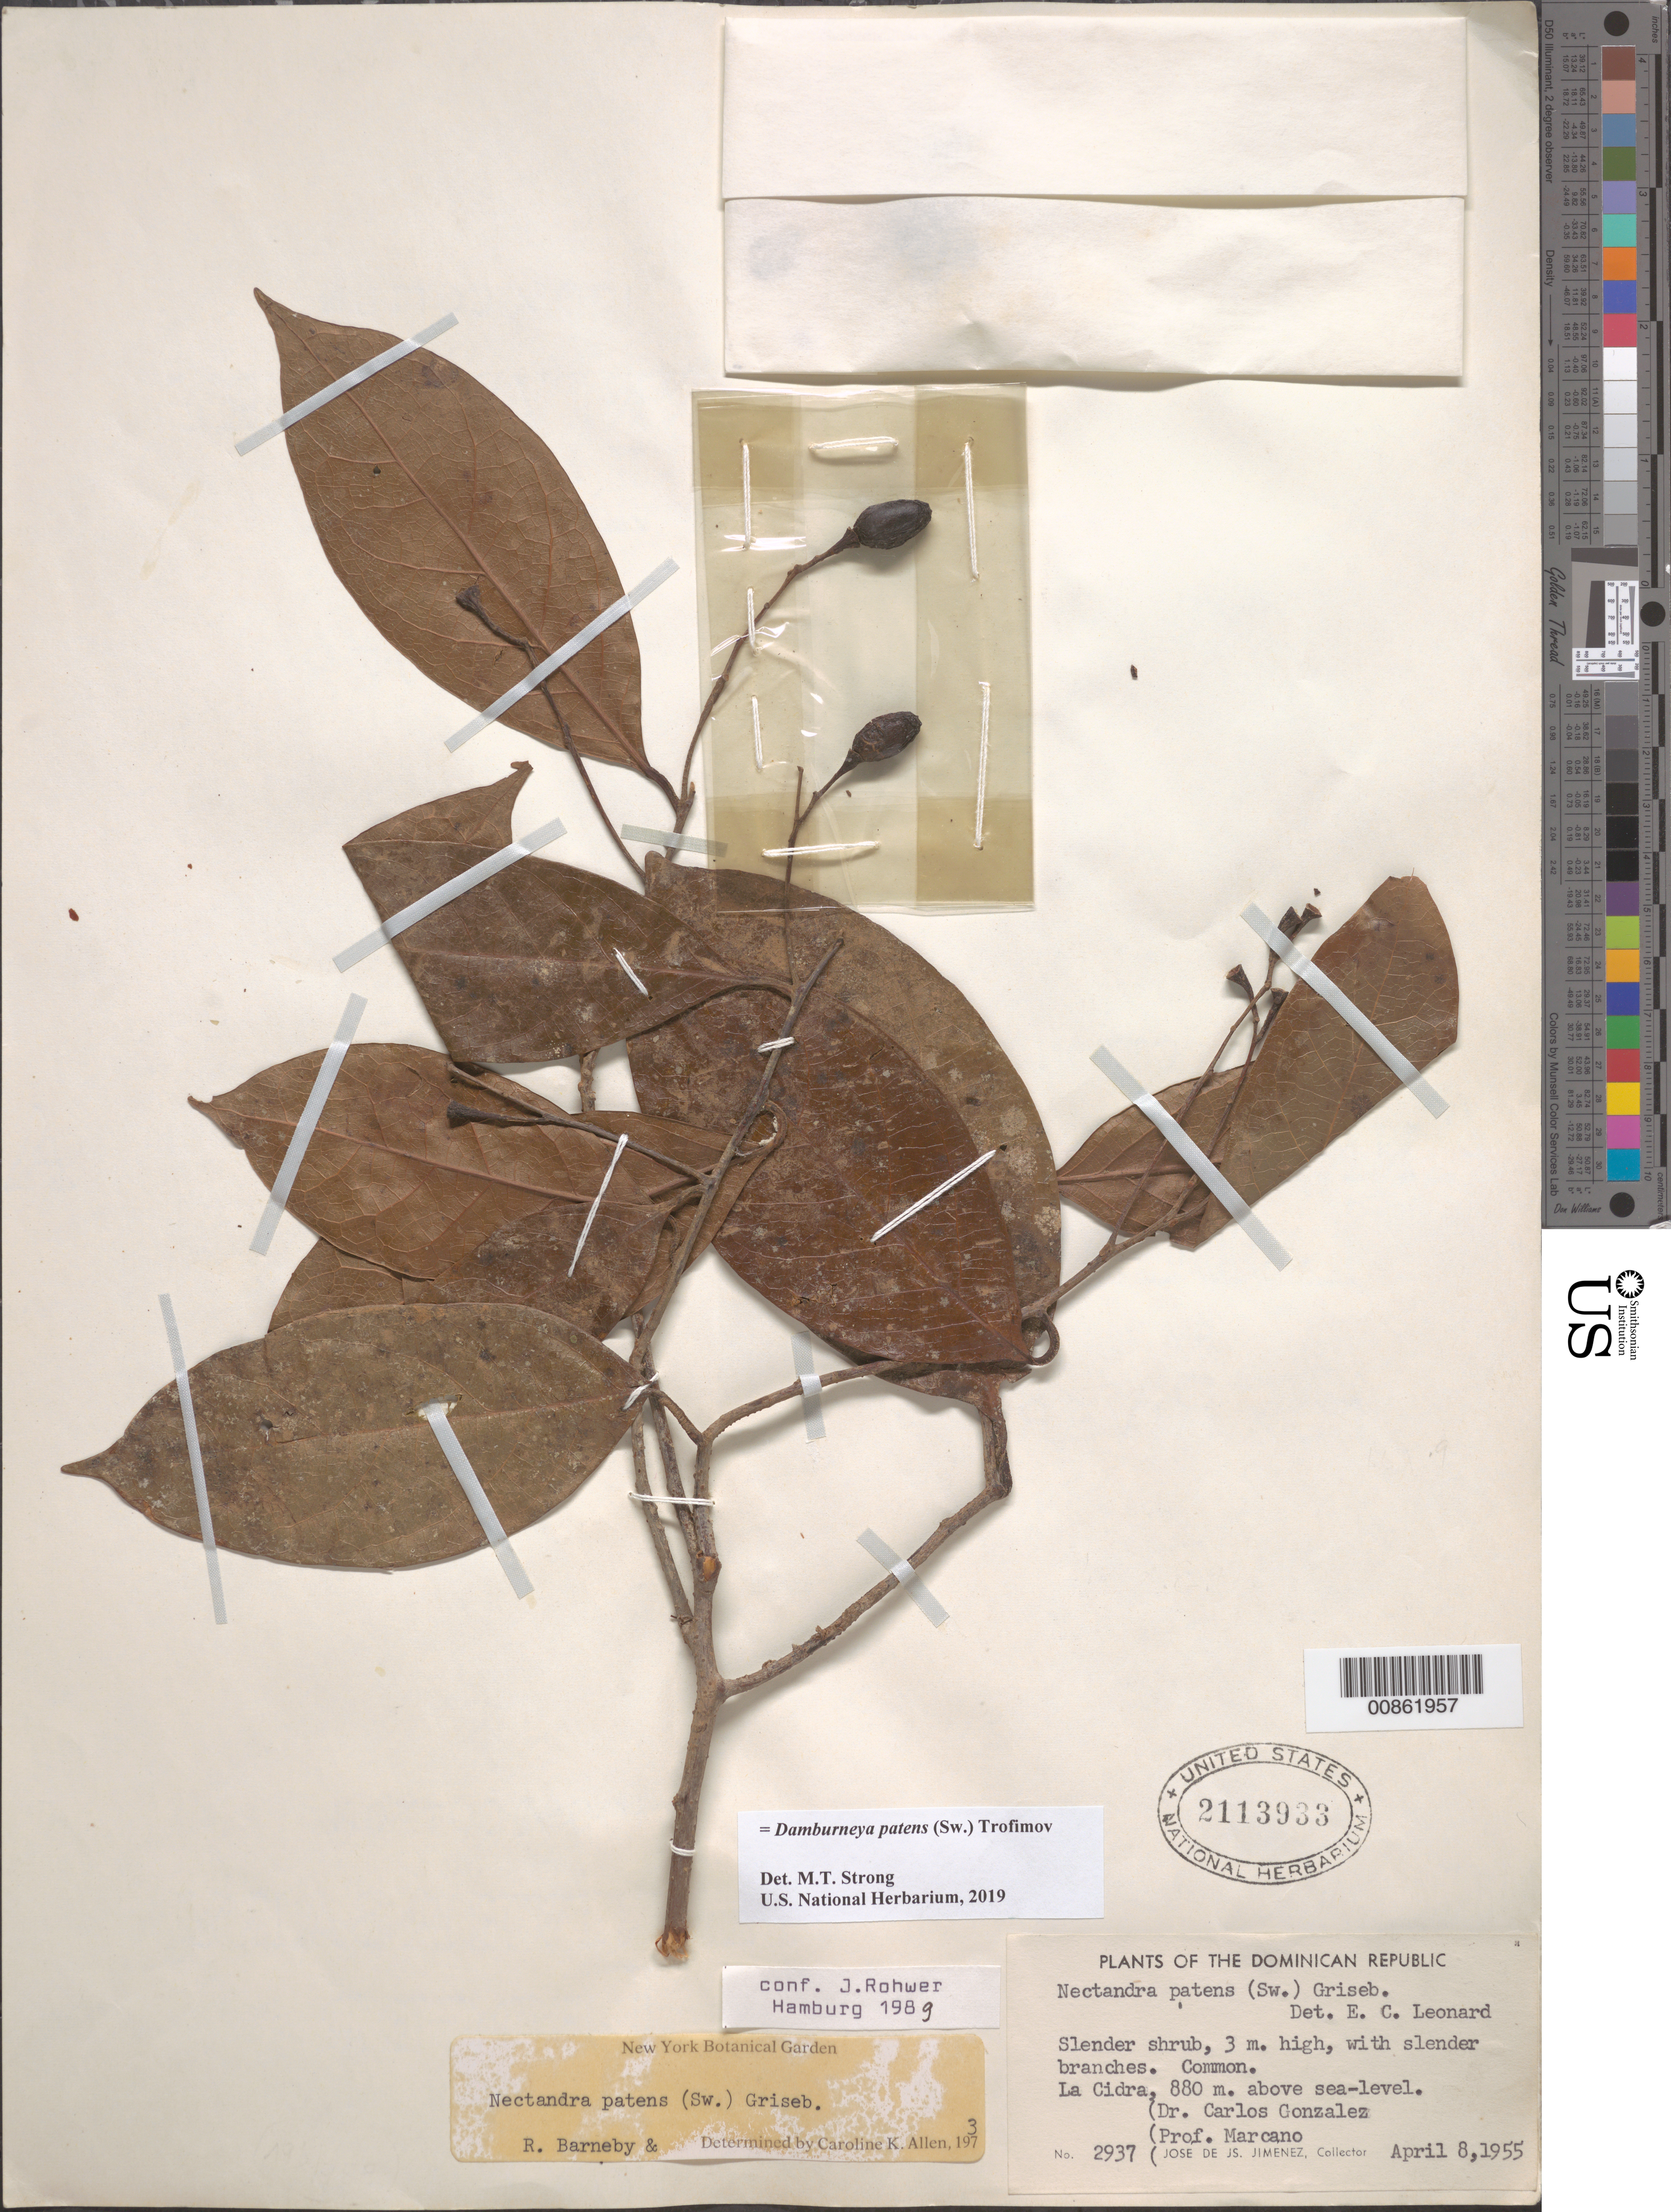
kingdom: Plantae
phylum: Tracheophyta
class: Magnoliopsida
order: Laurales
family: Lauraceae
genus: Damburneya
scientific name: Damburneya patens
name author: (Sw.) Trofimov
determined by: Strong, M. T., (US), Smithsonian Institution - National Museum of Natural History (UNITED STATES)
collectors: J. J. Jiménez Almonte, C. Gonzalez & E. J. Marcano F.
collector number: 2937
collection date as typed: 08 Apr 1955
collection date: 1955-04-08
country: Dominican Republic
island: Hispaniola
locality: La Cidra.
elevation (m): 880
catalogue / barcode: US 2113933